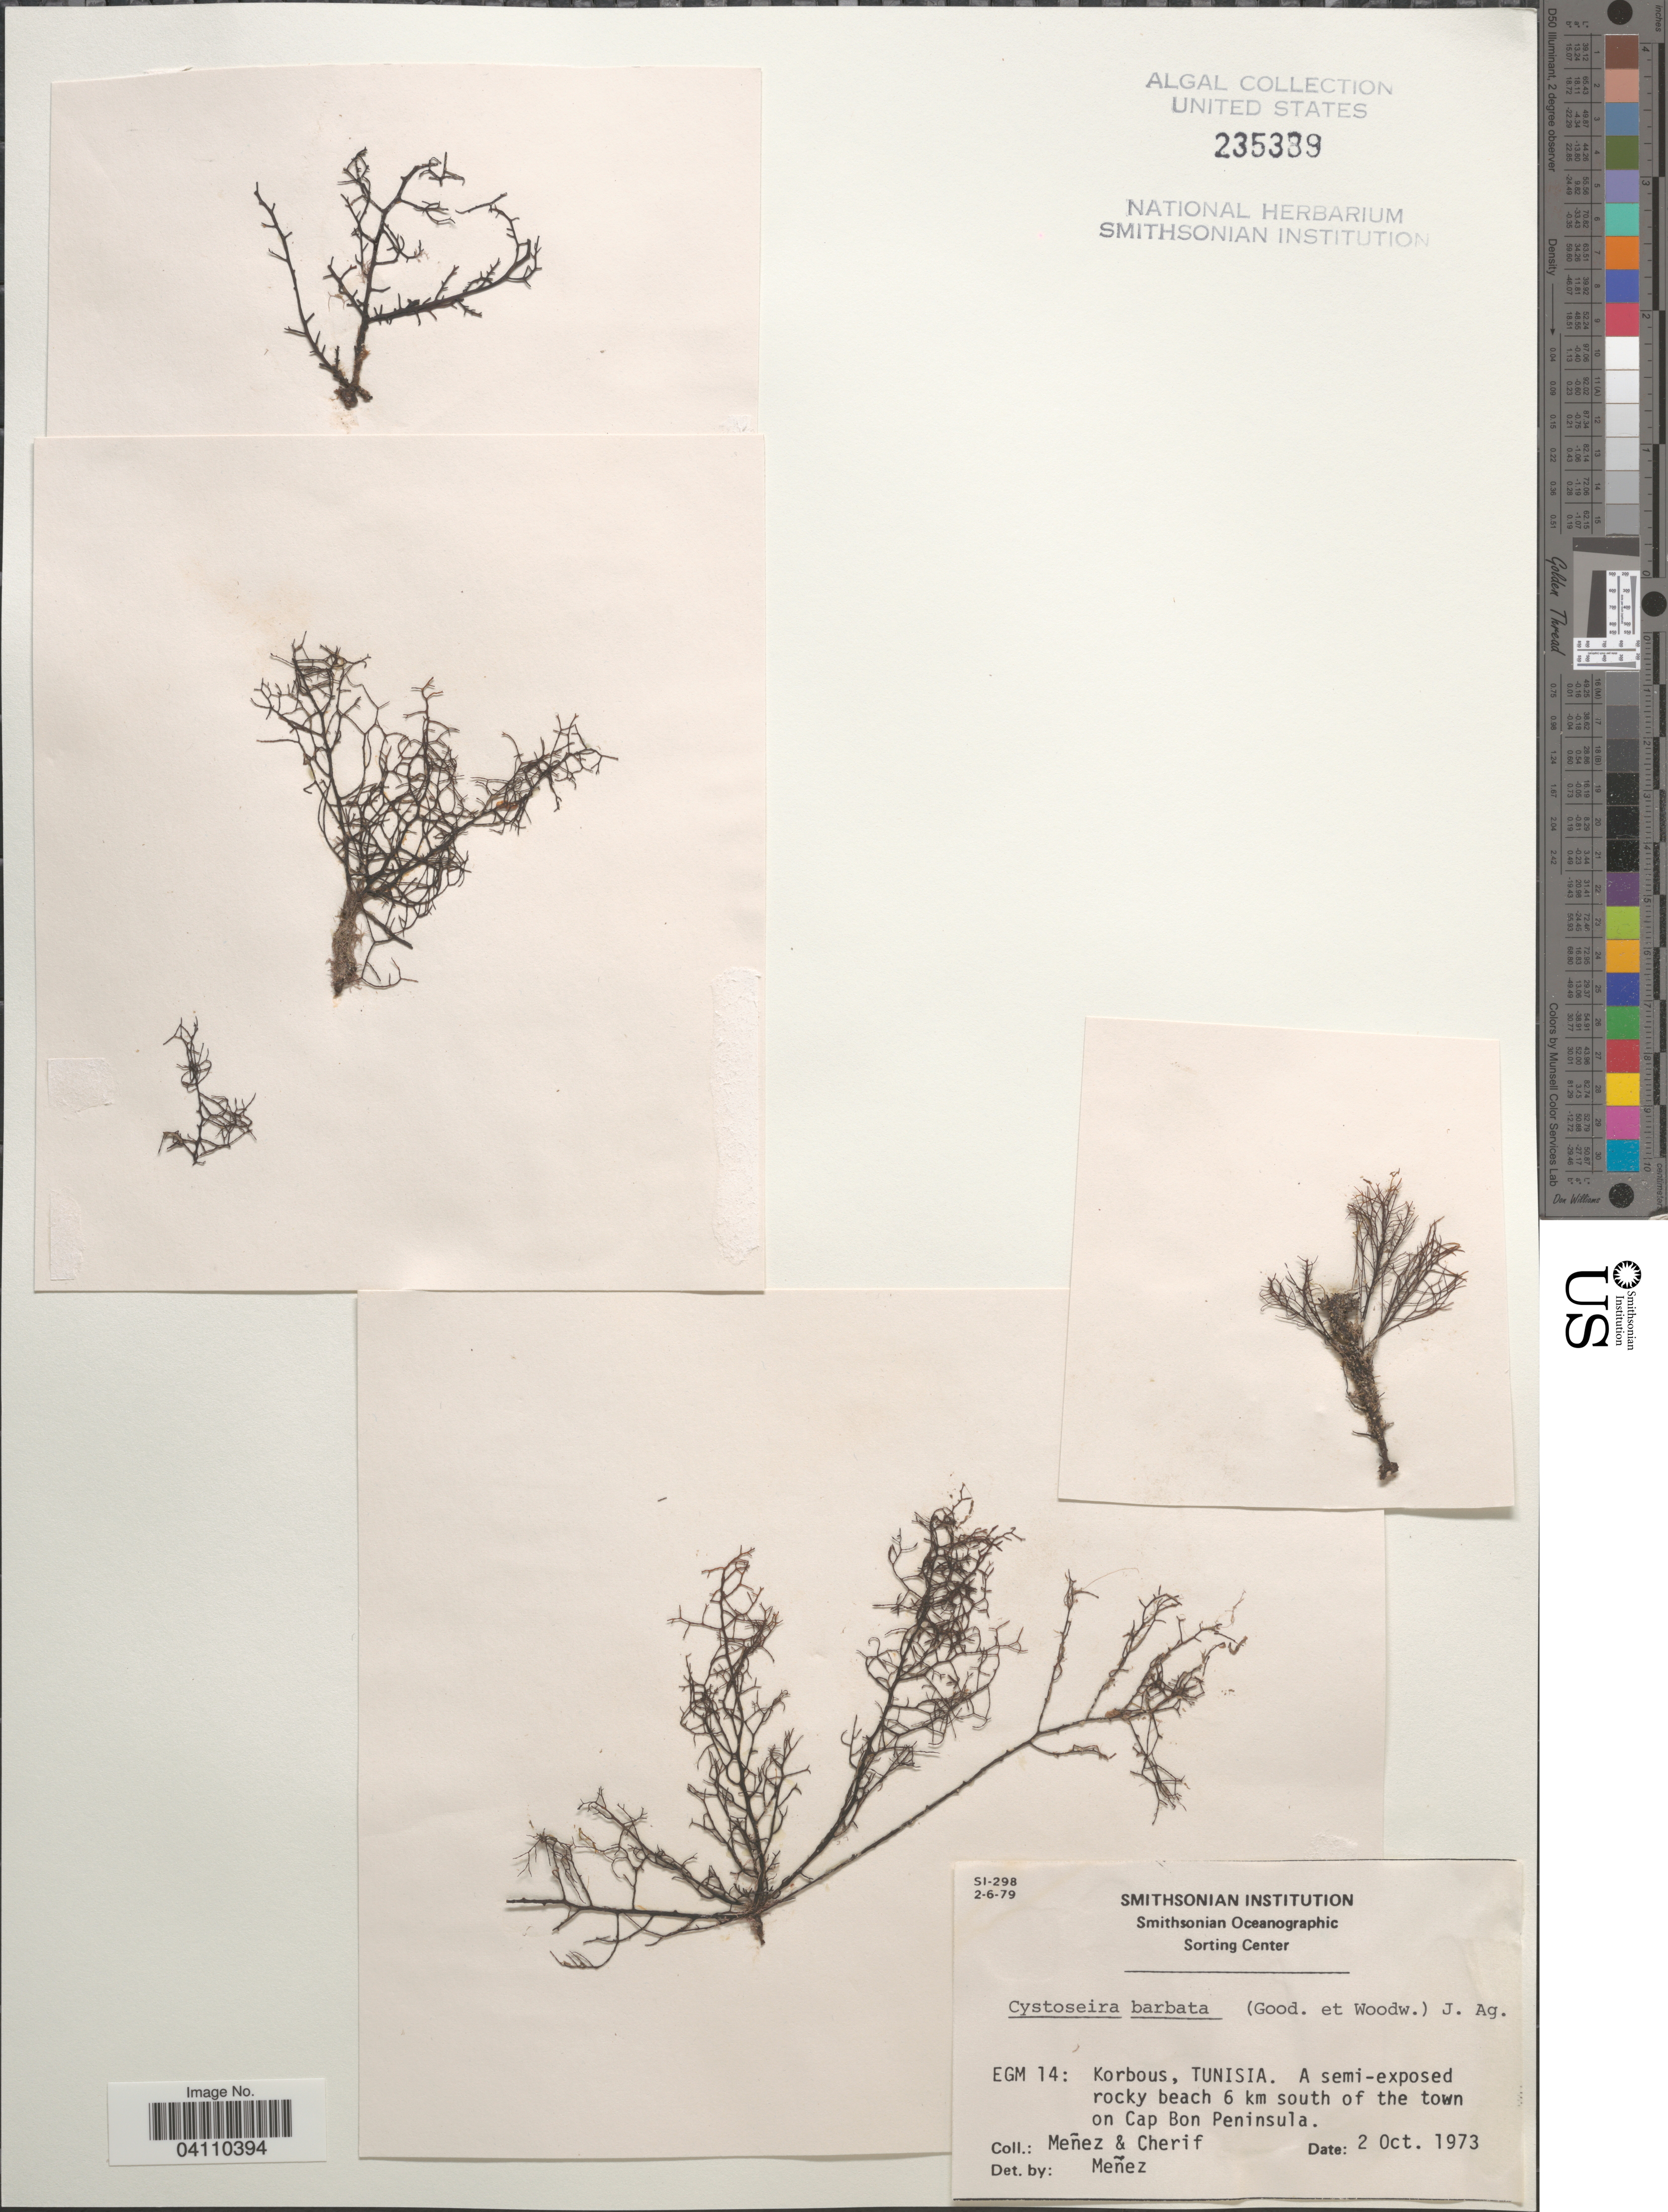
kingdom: Chromista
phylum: Ochrophyta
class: Phaeophyceae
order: Fucales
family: Sargassaceae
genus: Gongolaria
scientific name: Gongolaria barbata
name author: (Stackh.) Kuntze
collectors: Menez & -. Cherif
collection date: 1973-10-02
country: Tunisia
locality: EGM 14: Korbous, Tunisia. A semi-exposed rocky beach 6 km south of the town on Cap Bon Peninsula.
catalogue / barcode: US 235389